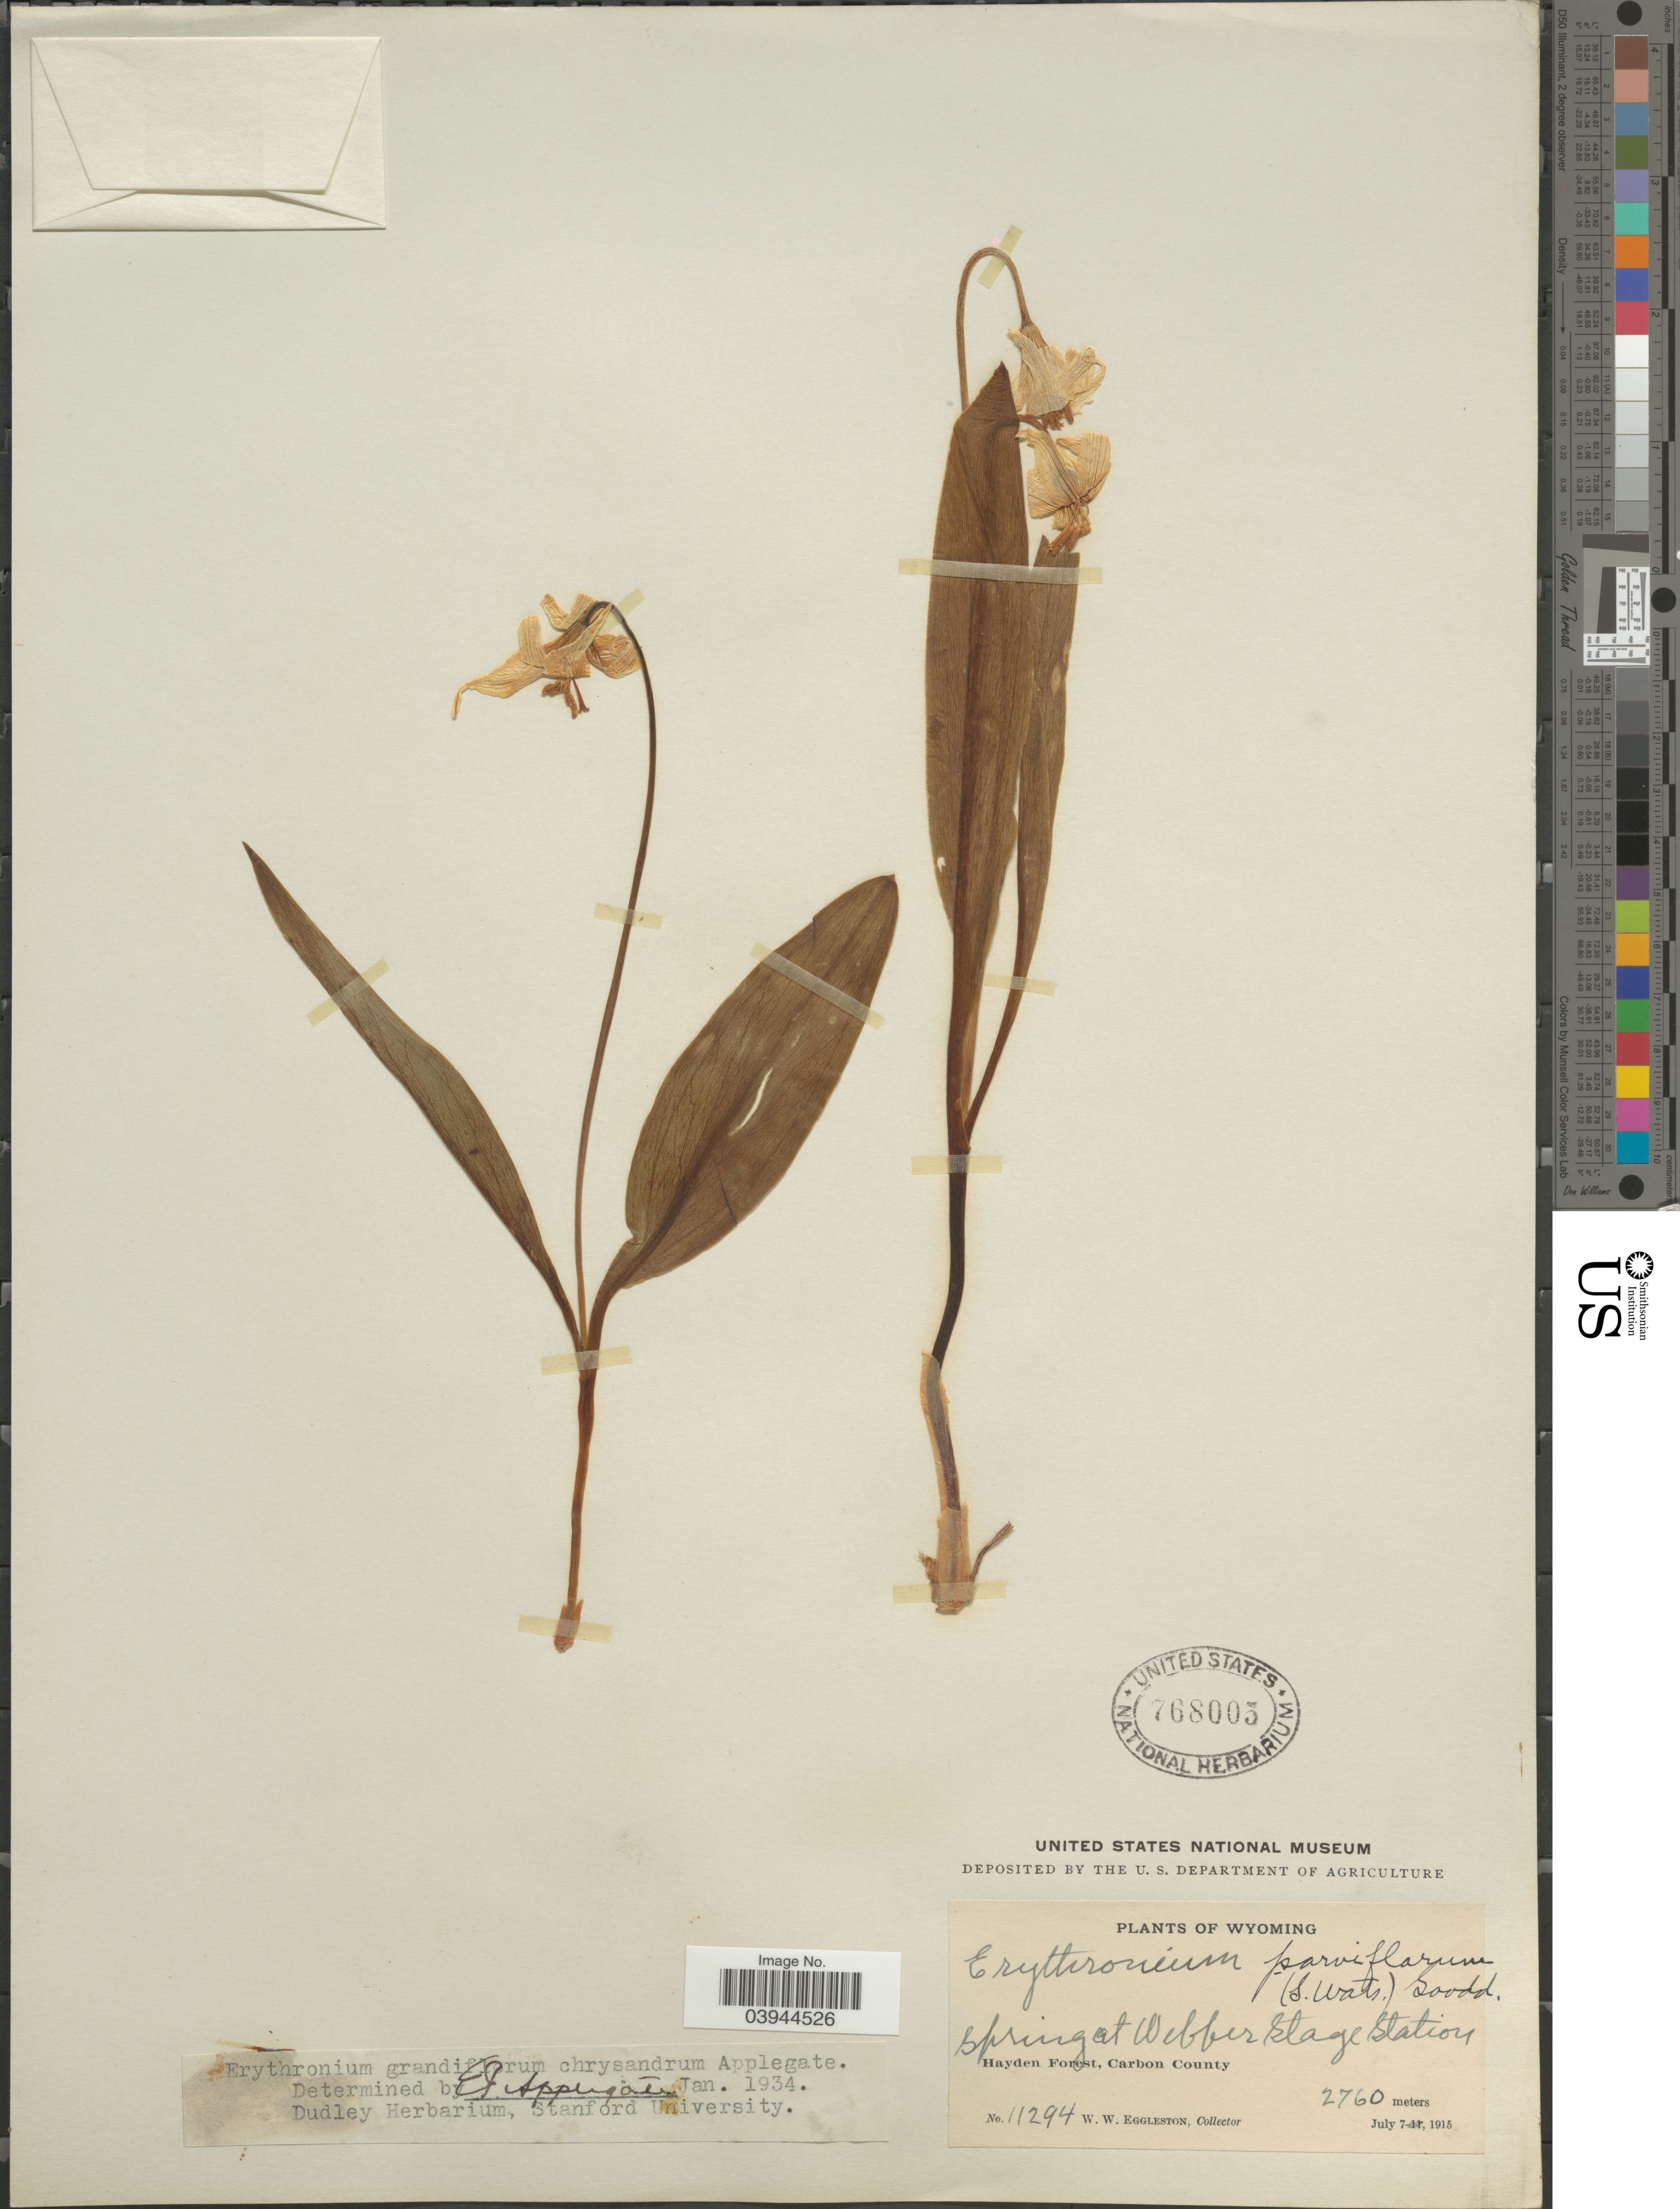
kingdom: Plantae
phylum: Tracheophyta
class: Liliopsida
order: Liliales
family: Liliaceae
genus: Erythronium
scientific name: Erythronium grandiflorum subsp. chrysandrum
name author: (Applegate) Abrams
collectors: W. W. Eggleston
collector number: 11294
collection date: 1915-07-07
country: United States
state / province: Wyoming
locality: Spring at Webber Stage Station. Hayden Forest, Carbon County.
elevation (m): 2760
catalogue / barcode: US 768005